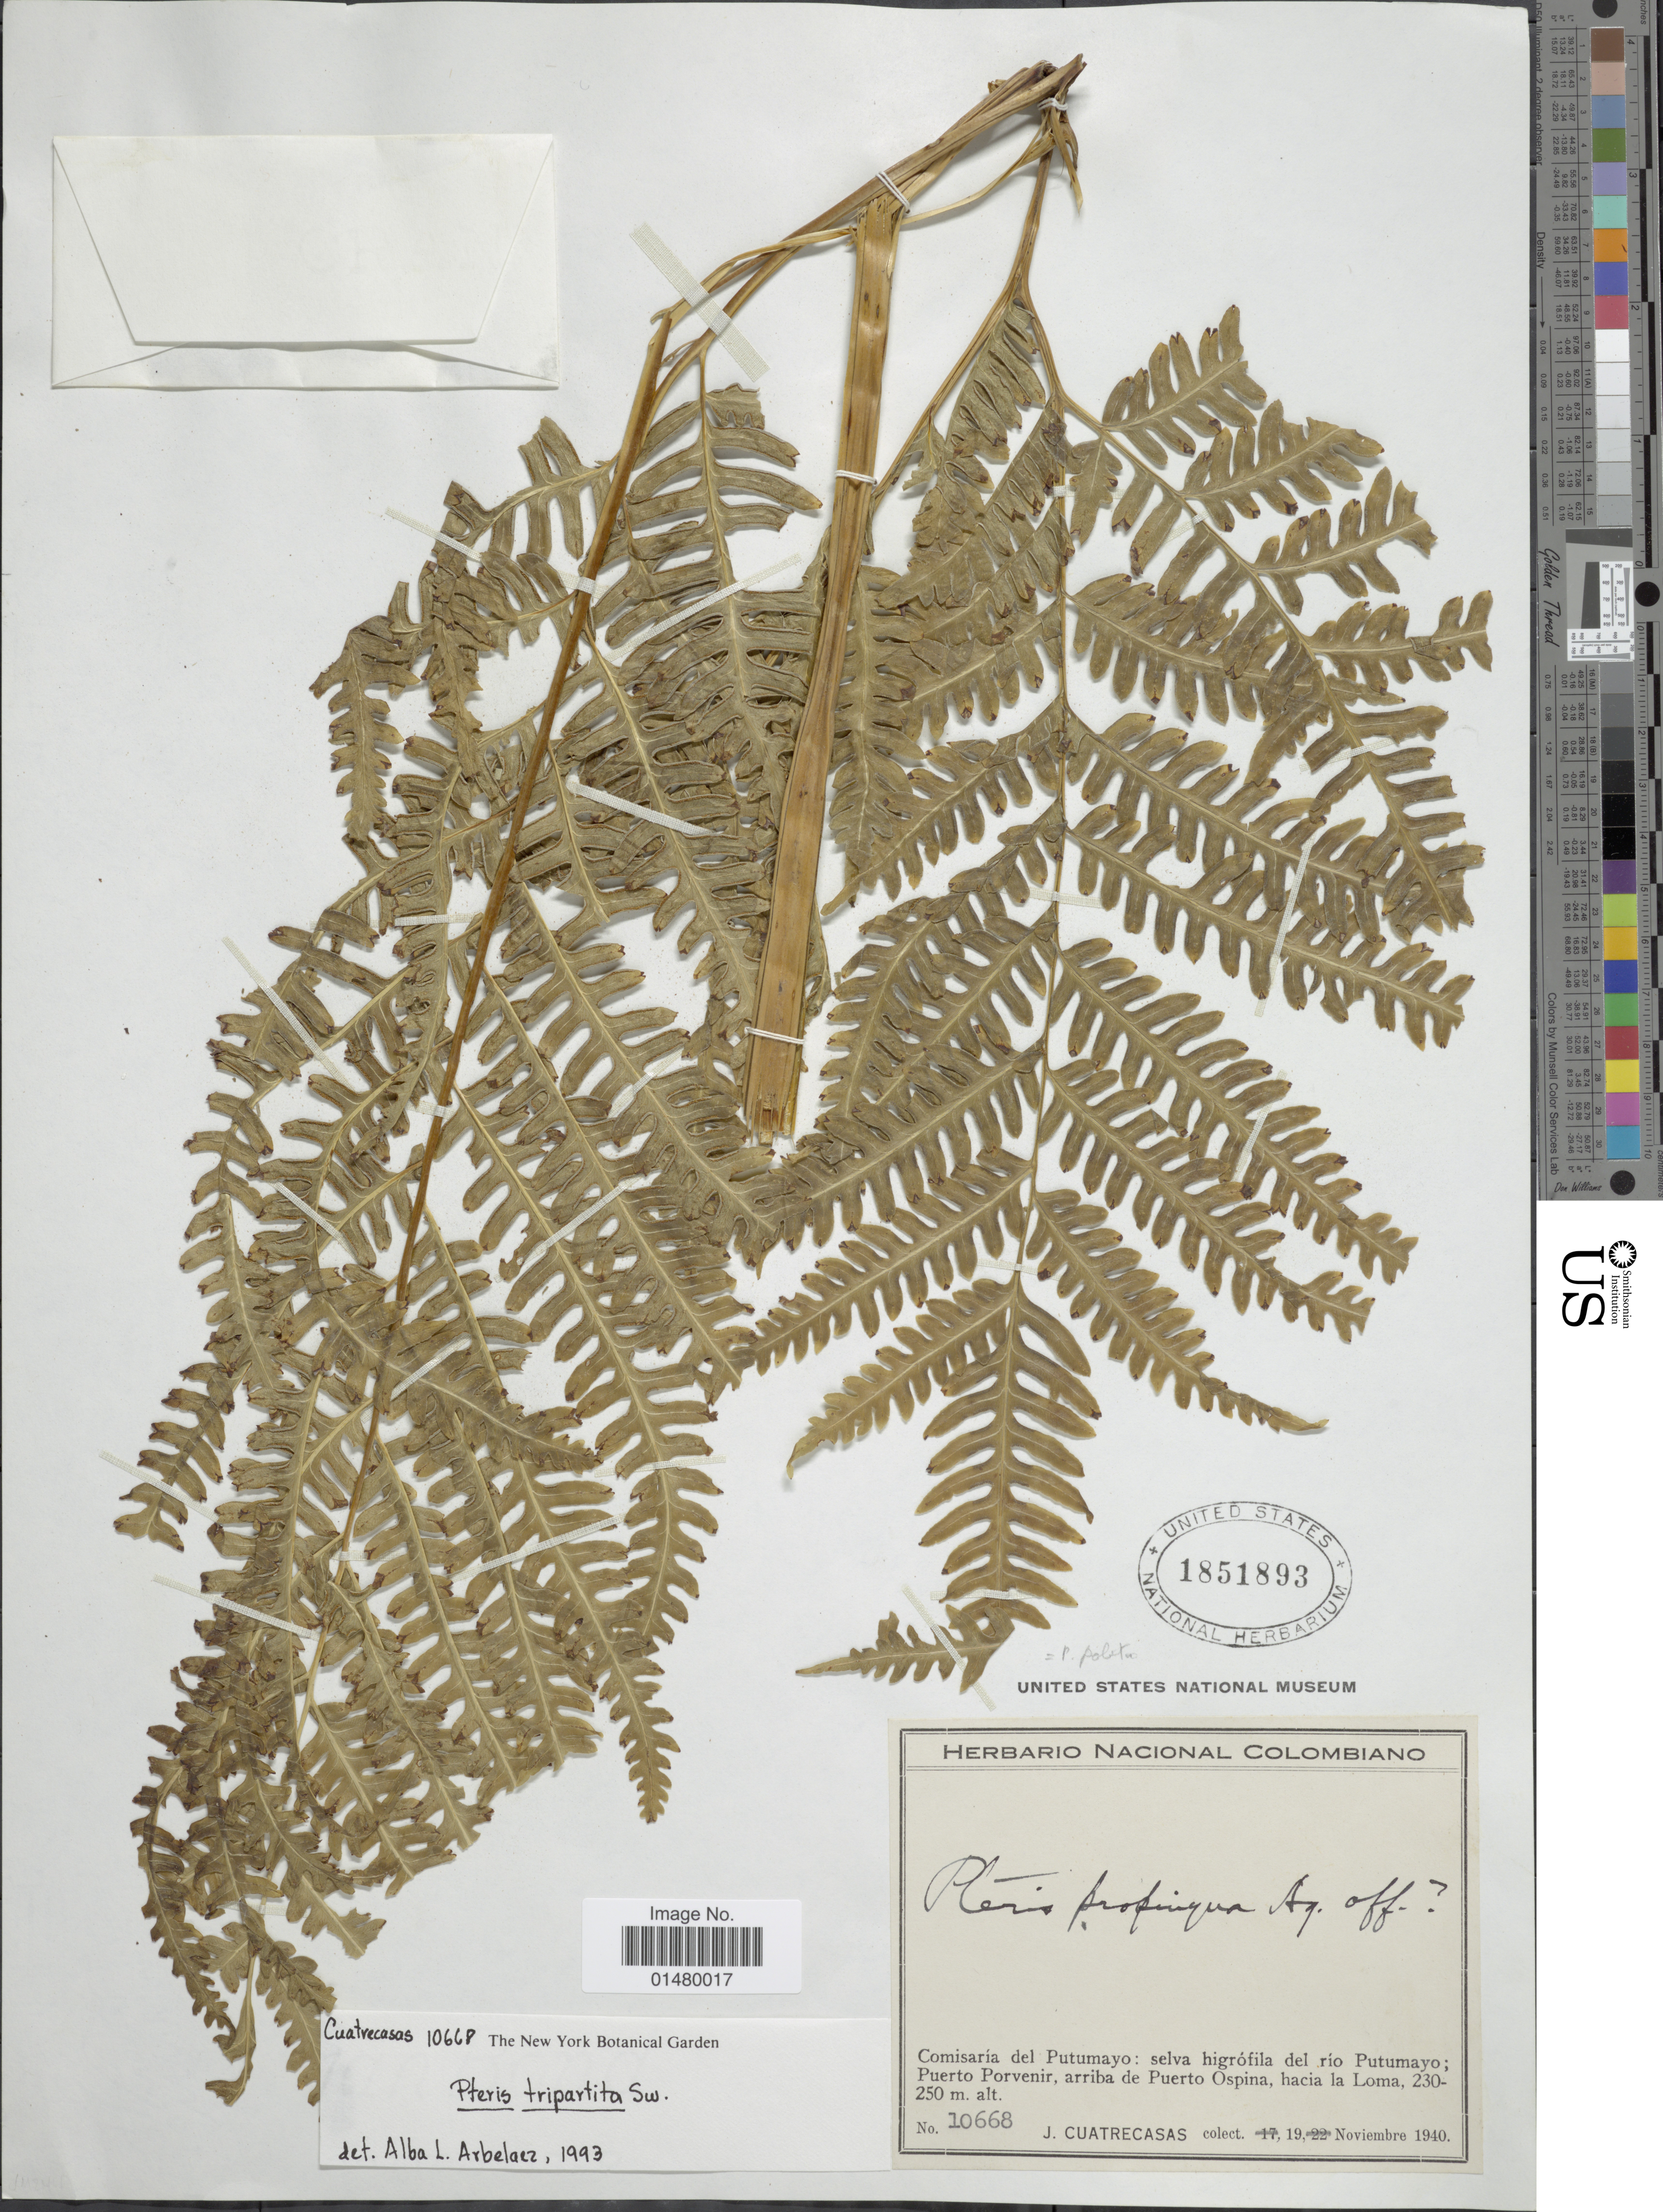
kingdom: Plantae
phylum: Tracheophyta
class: Polypodiopsida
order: Polypodiales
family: Pteridaceae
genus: Pteris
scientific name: Pteris tripartita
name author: Sw.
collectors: J. Cuatrecasas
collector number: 10668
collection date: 1940-11-19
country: Colombia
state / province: Putumayo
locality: Comisaria del Putumayo: selva higrifila del rio Putumayo; Puerto Porvenir, arriba de Puerto Ospina, hacia la Loma.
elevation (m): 230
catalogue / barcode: US 1851893